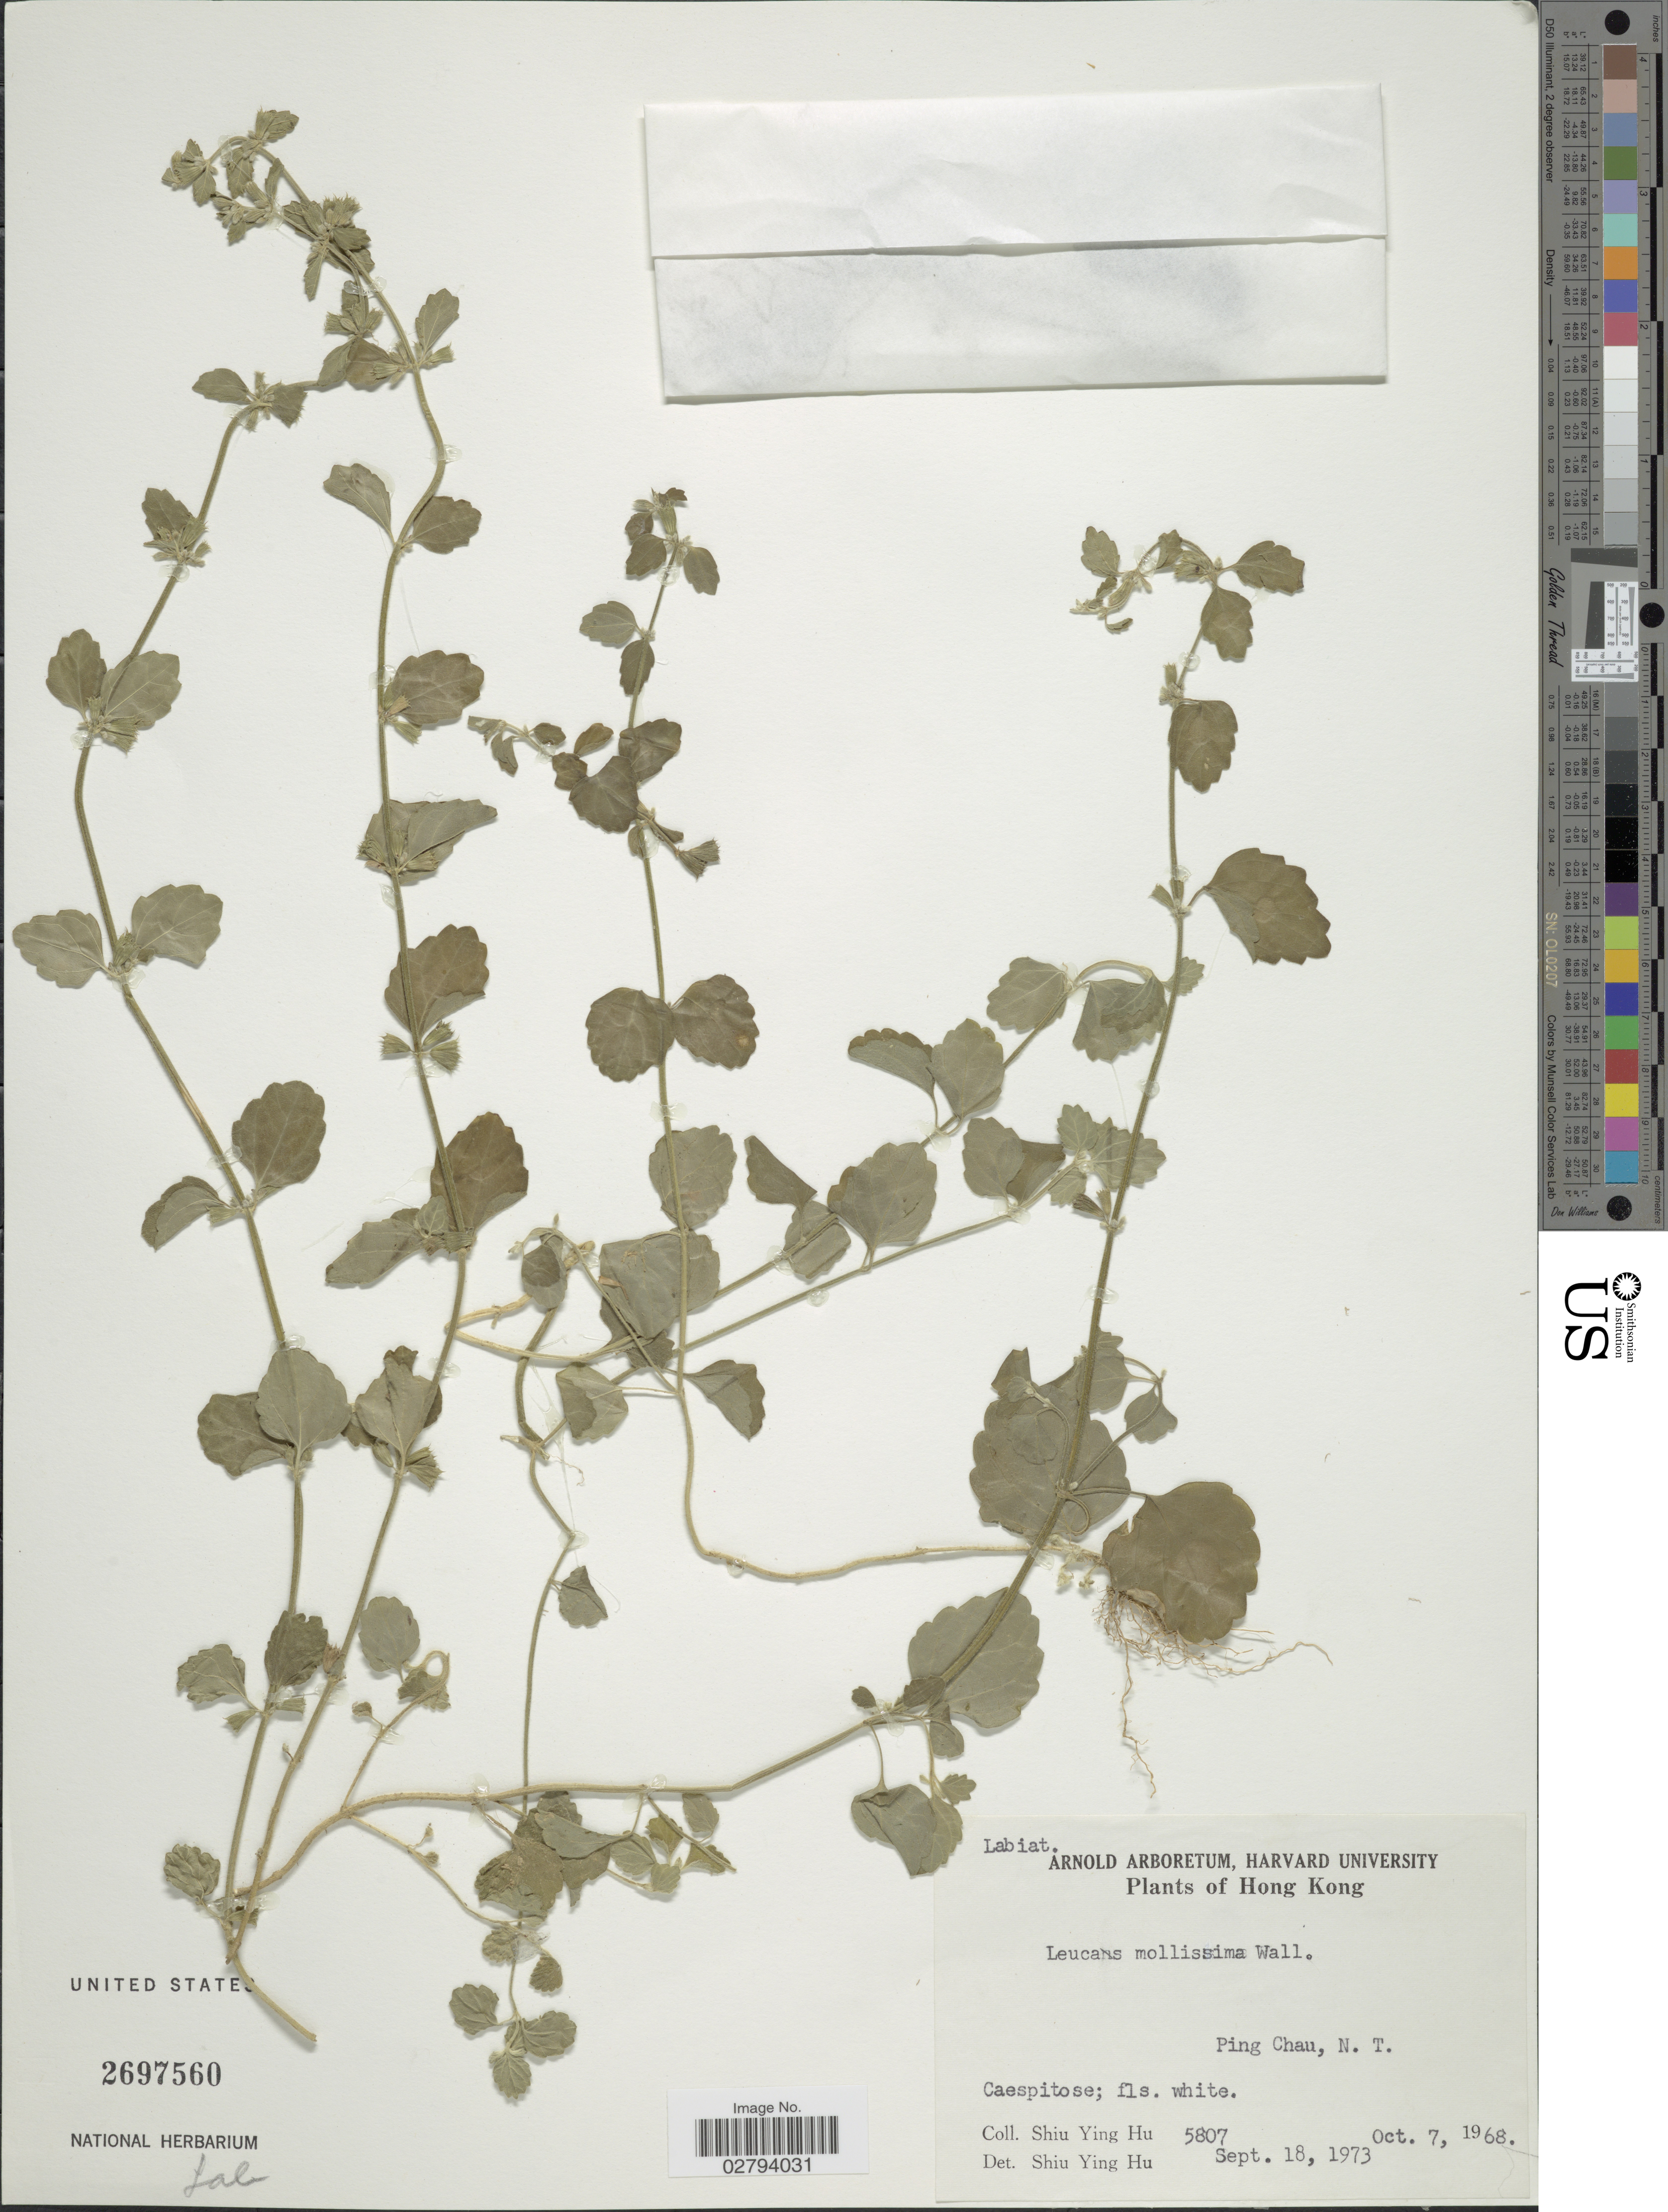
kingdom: Plantae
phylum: Tracheophyta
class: Magnoliopsida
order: Lamiales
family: Lamiaceae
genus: Leucas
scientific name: Leucas mollissima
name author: Gürke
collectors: S. Y. Hu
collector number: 5807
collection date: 1968-10-07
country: China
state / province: Hong Kong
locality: Ping Chau, N. T.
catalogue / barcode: US 2697560